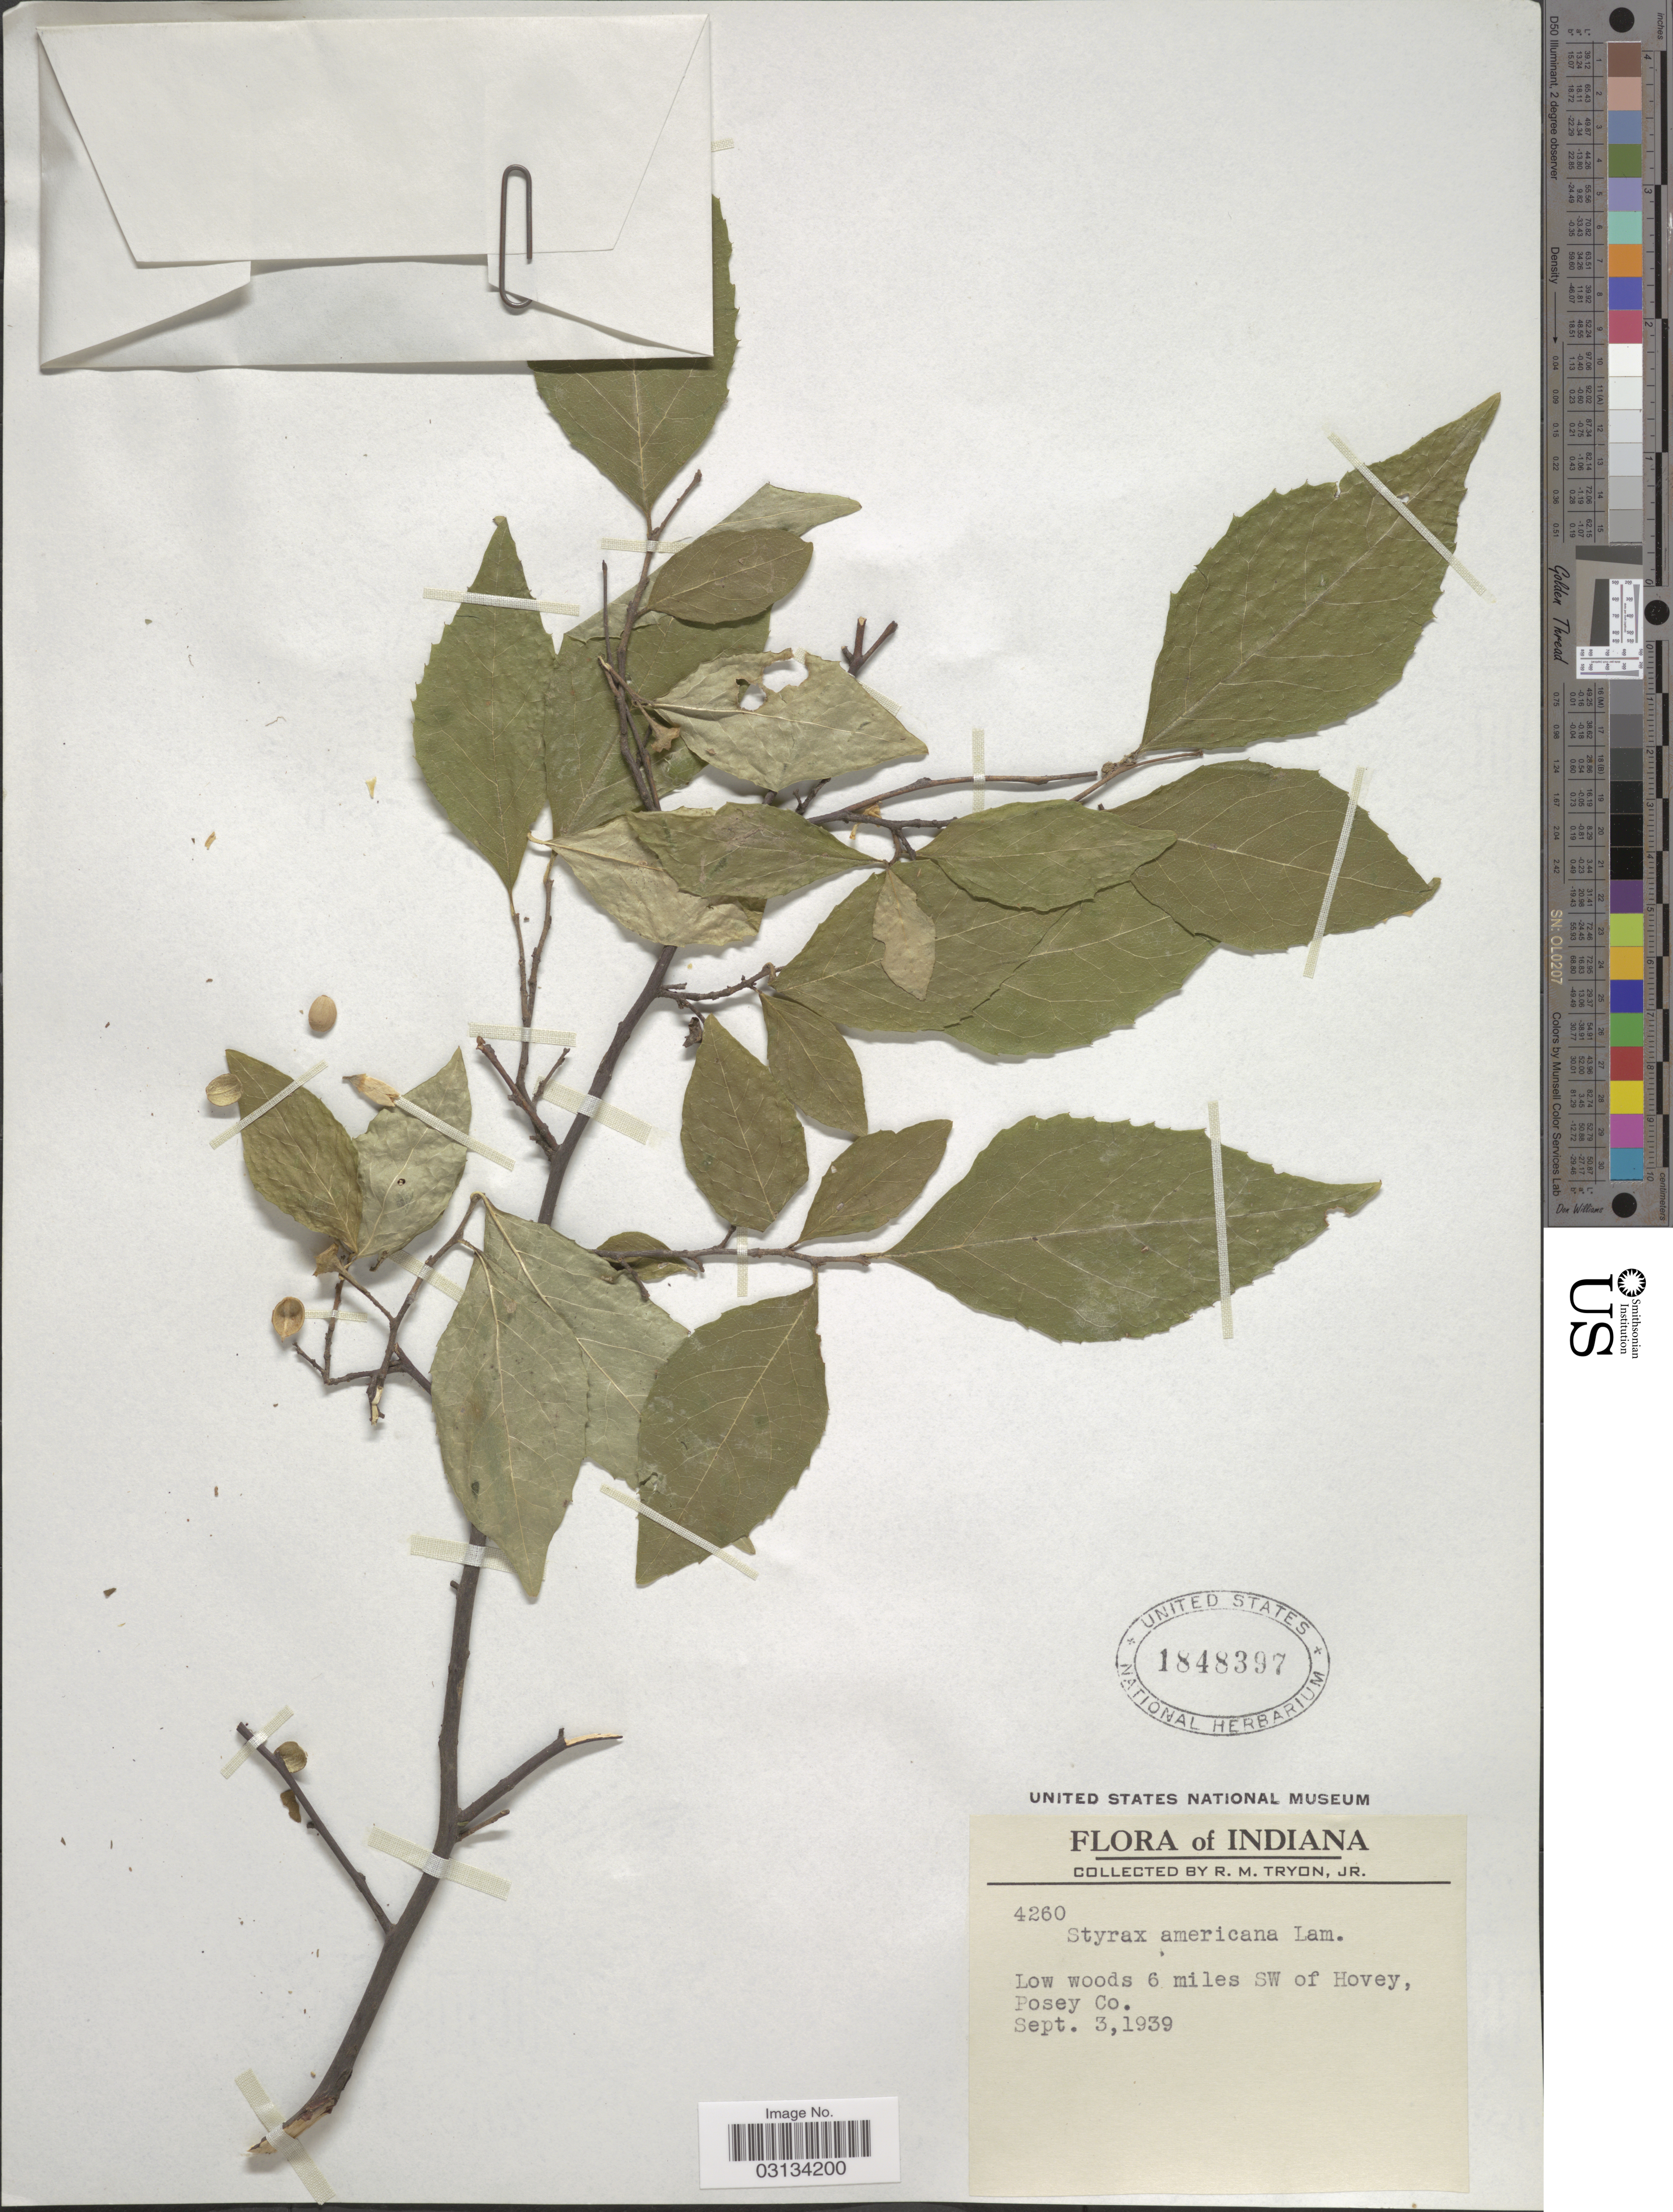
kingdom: Plantae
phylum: Tracheophyta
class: Magnoliopsida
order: Ericales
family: Styracaceae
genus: Styrax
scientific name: Styrax americanus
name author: Lam.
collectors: R. Tryon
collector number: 4260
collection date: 1939-09-03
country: United States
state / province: Indiana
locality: Low woods 6 miles SW of Hovey, Posey Co.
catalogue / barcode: US 1848397